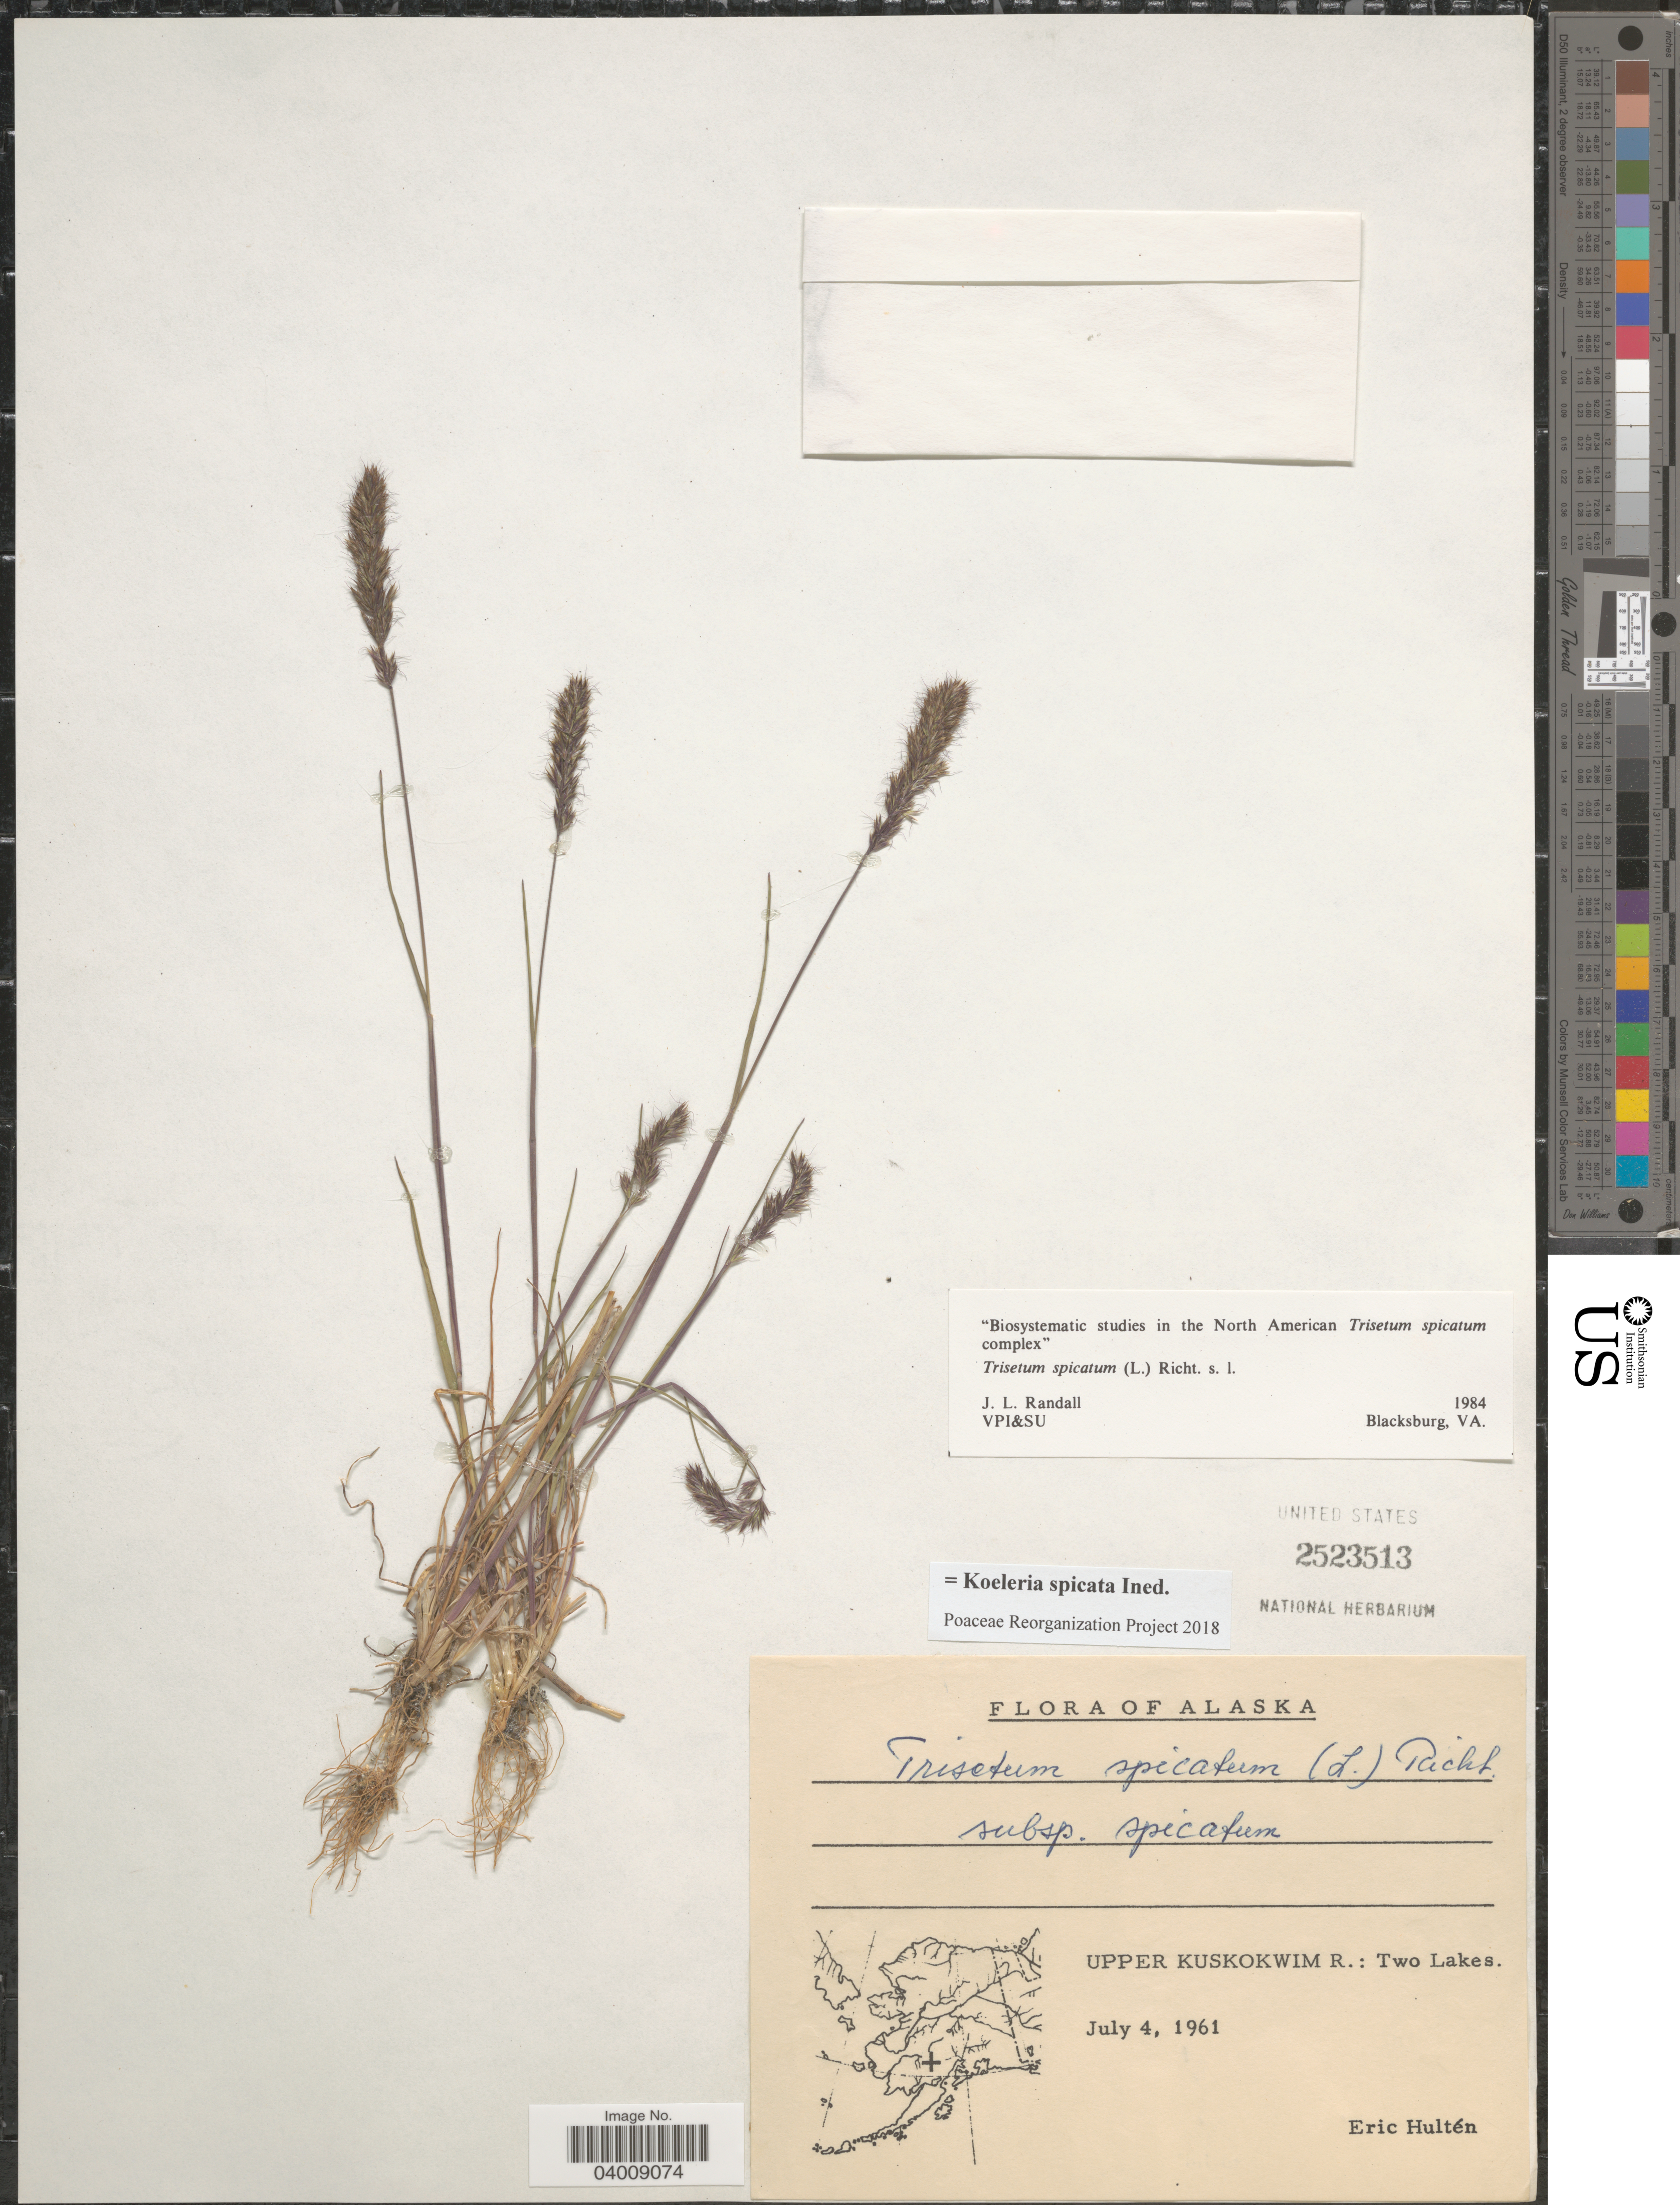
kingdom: Plantae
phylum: Tracheophyta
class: Liliopsida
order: Poales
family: Poaceae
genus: Koeleria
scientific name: Koeleria spicata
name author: (L.) Barberá et al.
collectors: E. G. Hultén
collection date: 1961-07-04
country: United States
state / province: Alaska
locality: Upper Kuskokwim R.: Two Lakes.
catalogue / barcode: US 2523513